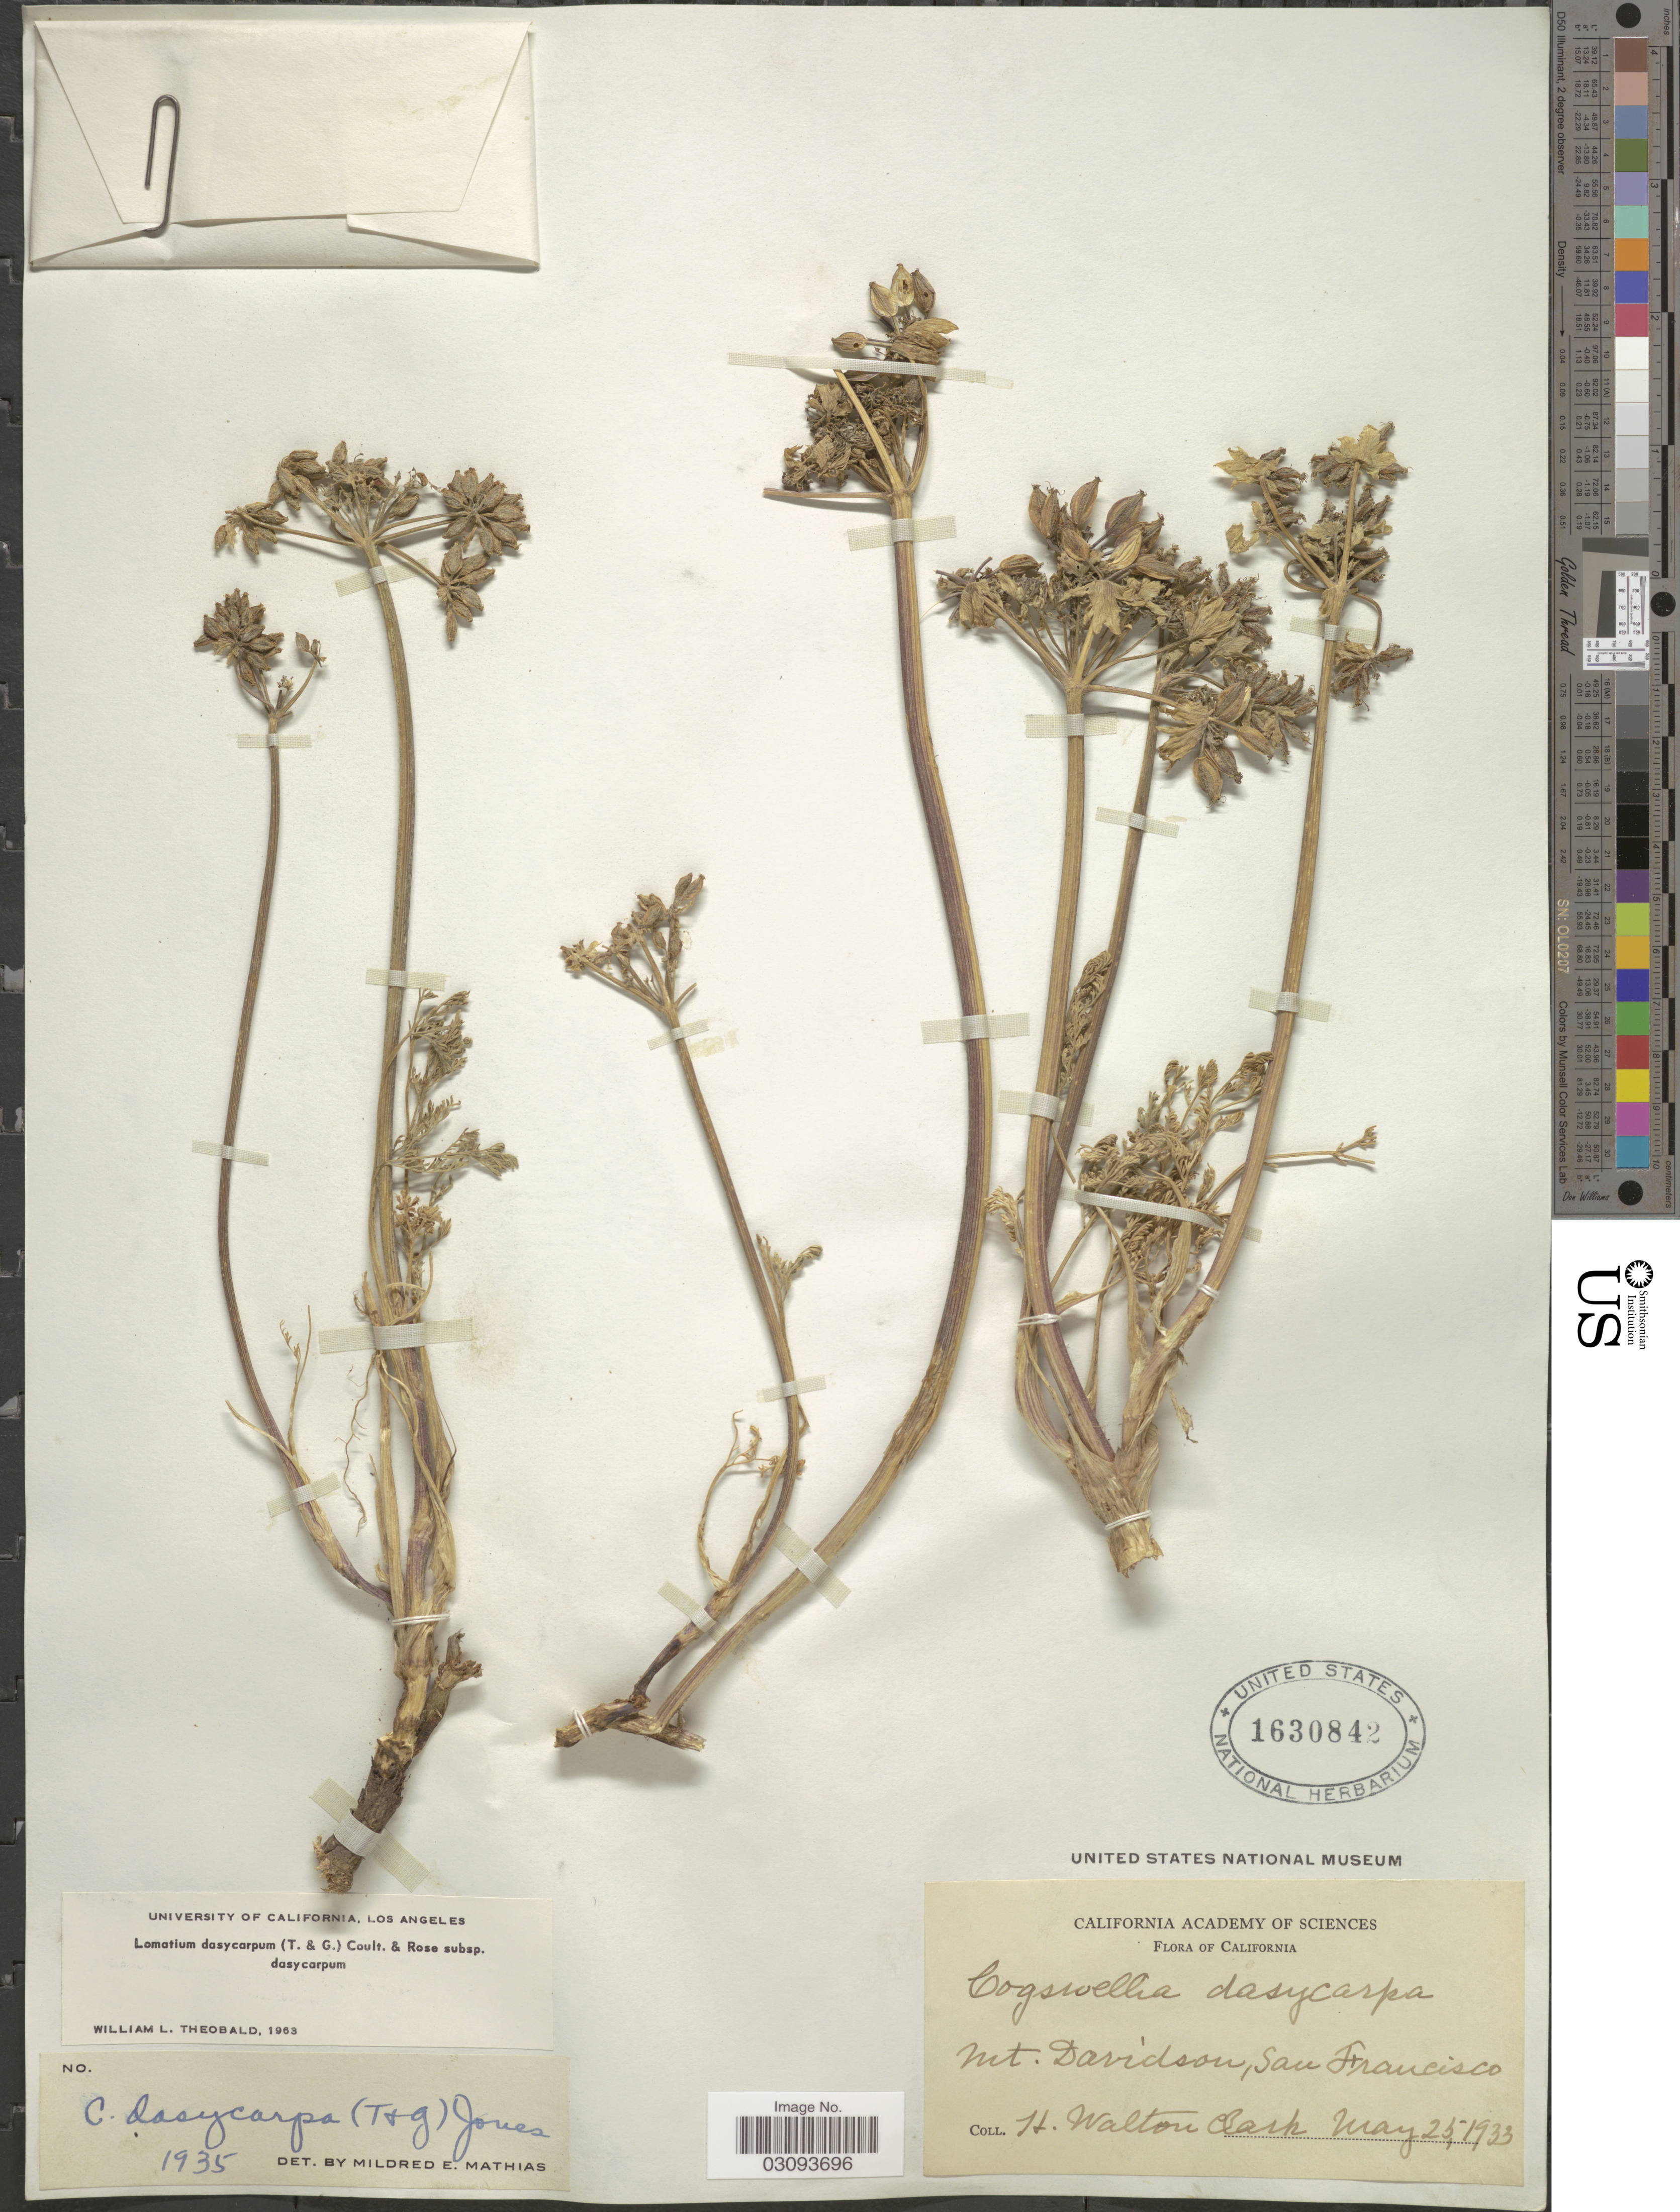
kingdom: Plantae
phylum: Tracheophyta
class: Magnoliopsida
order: Apiales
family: Apiaceae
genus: Lomatium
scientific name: Lomatium dasycarpum subsp. dasycarpum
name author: (Torr.) J.M. Coult. & Rose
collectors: H. Walton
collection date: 1933-05-25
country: United States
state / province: California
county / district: San Francisco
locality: Mt. Davidson, San Francisco.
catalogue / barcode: US 1630842